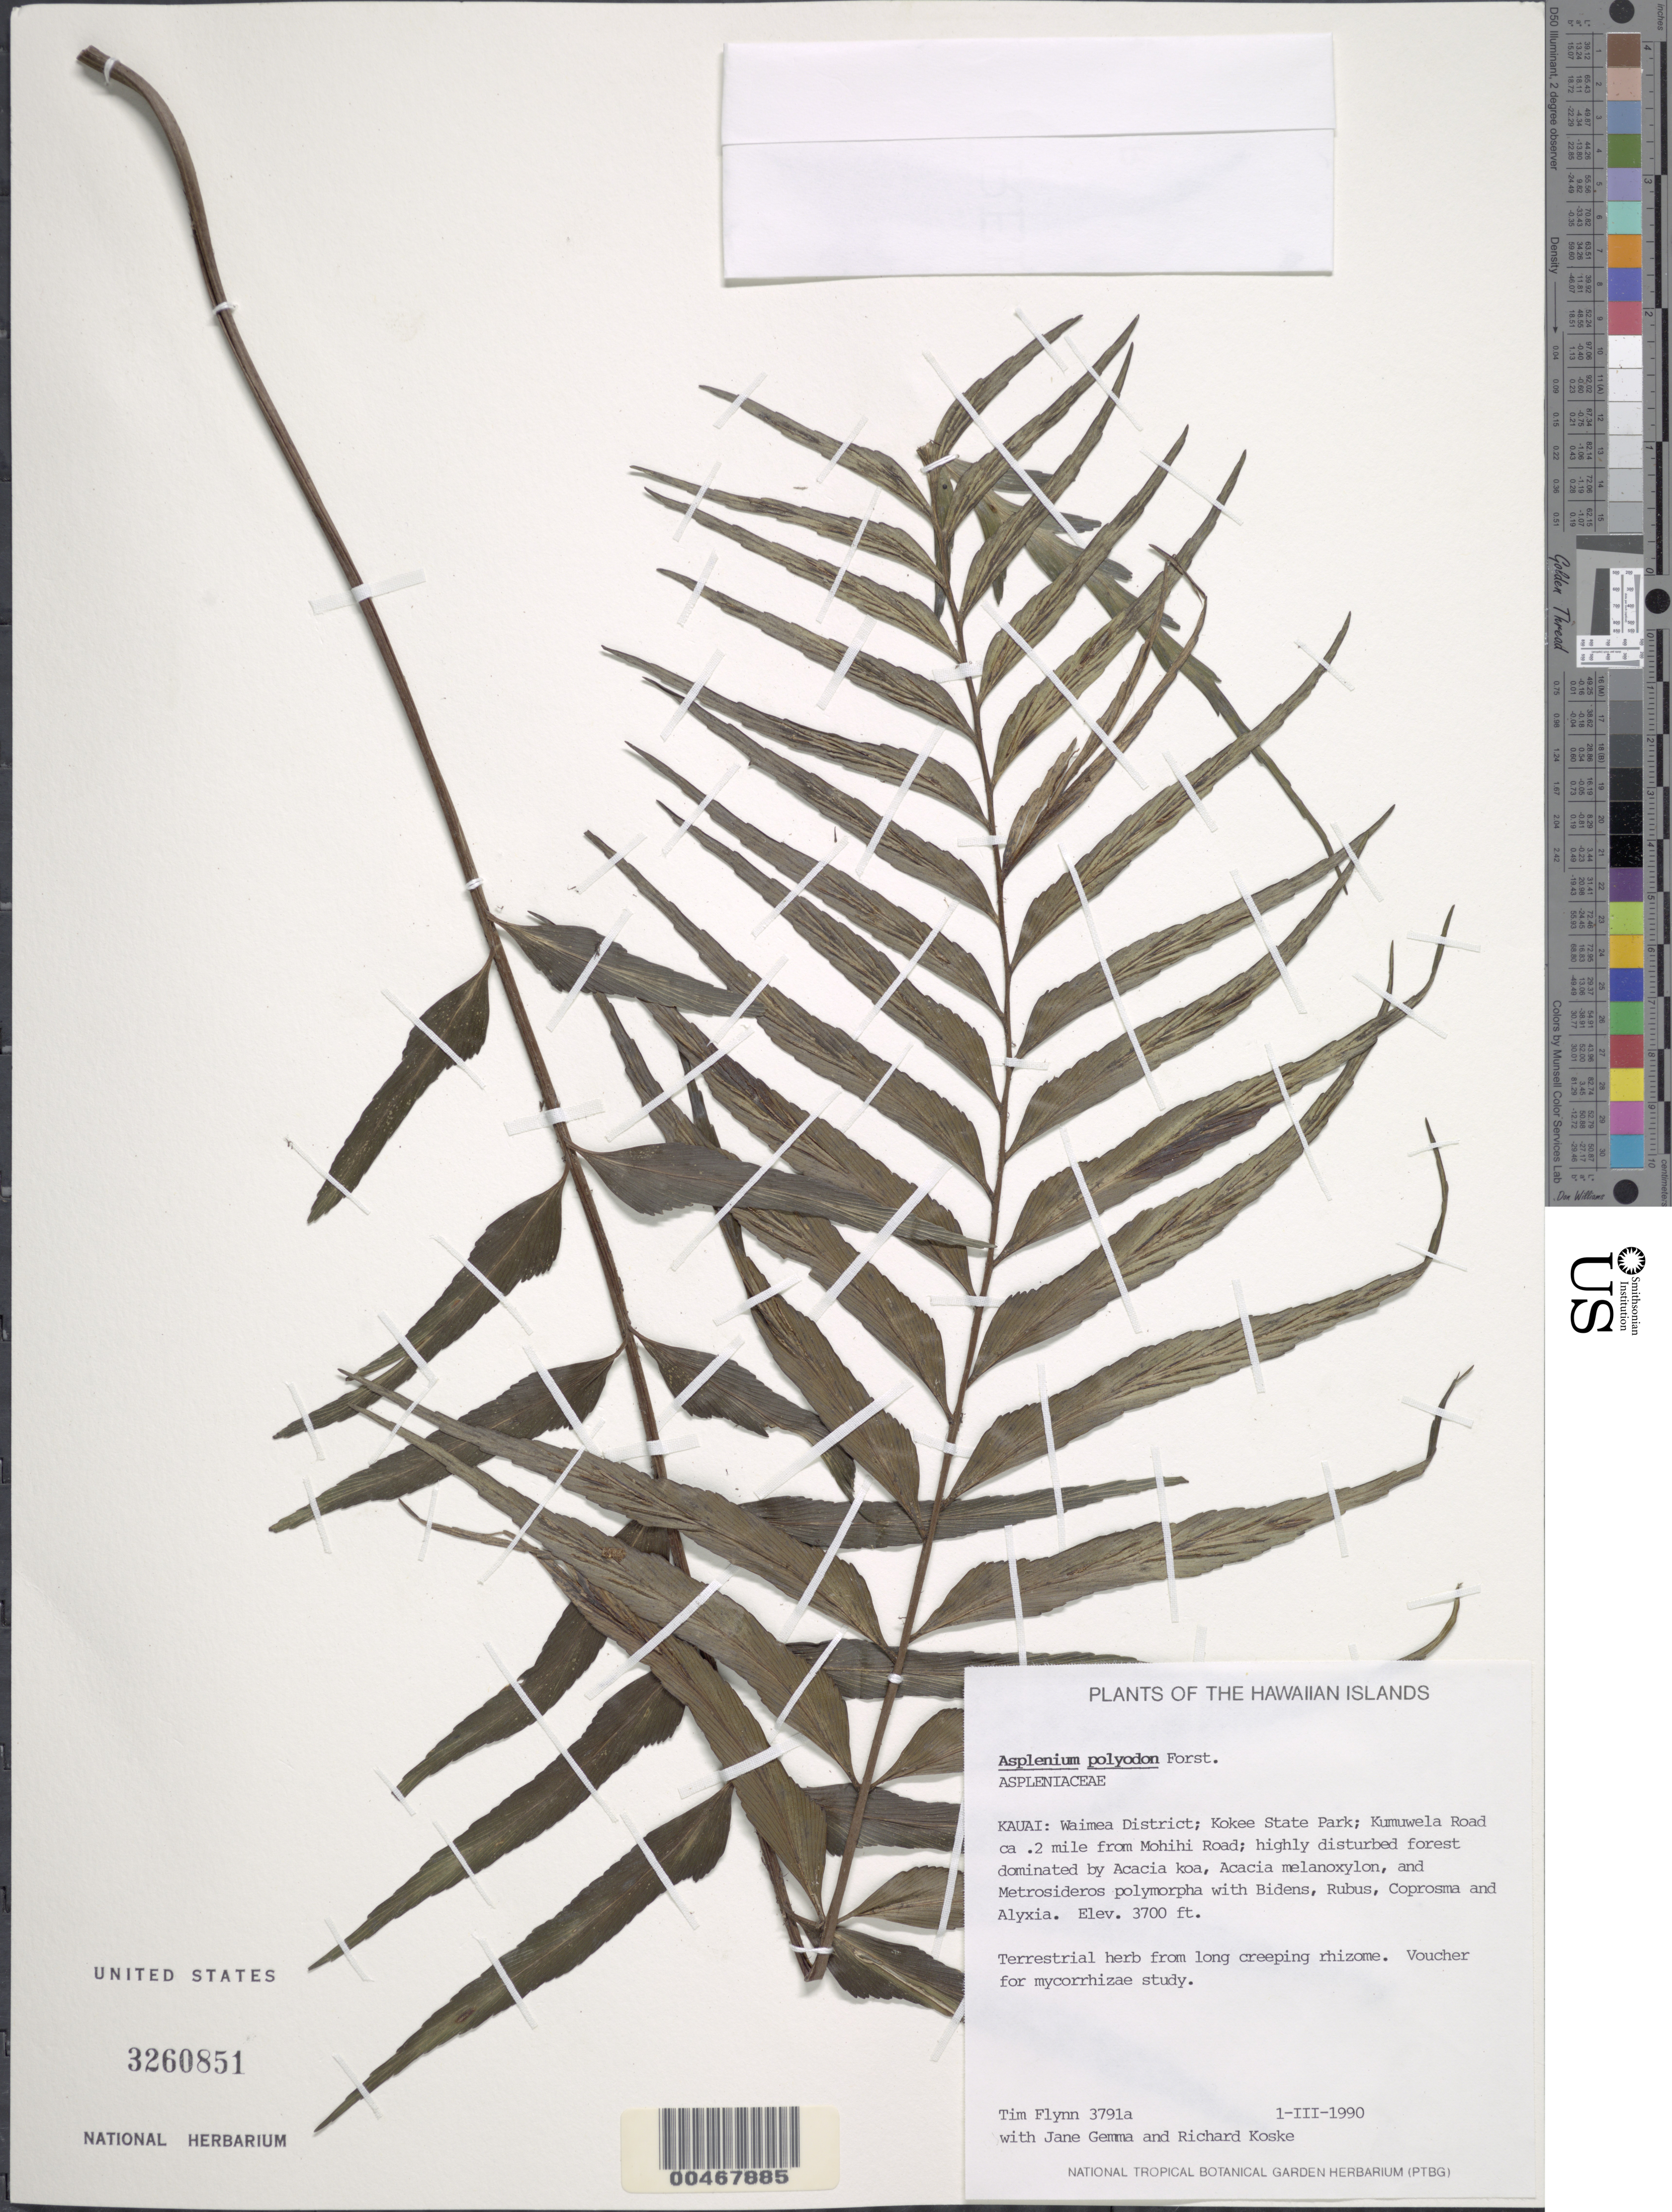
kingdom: Plantae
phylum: Tracheophyta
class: Polypodiopsida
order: Polypodiales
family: Aspleniaceae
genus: Asplenium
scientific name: Asplenium polyodon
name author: G. Forst.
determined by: Wagner, W. L., (BOT), Smithsonian Institution - National Museum of Natural History (UNITED STATES)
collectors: T. W. Flynn, J. Gemma & R. Koske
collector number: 3791a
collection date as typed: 1 Mar 1990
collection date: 1990-03-01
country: United States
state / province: Hawaii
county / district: Kauai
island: Kaua'i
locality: Waimea Dist., Kokee State Park; Kumuwela Rd., ca 0.2 mi from Mohihi Rd.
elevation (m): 1128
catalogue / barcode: US 3260851